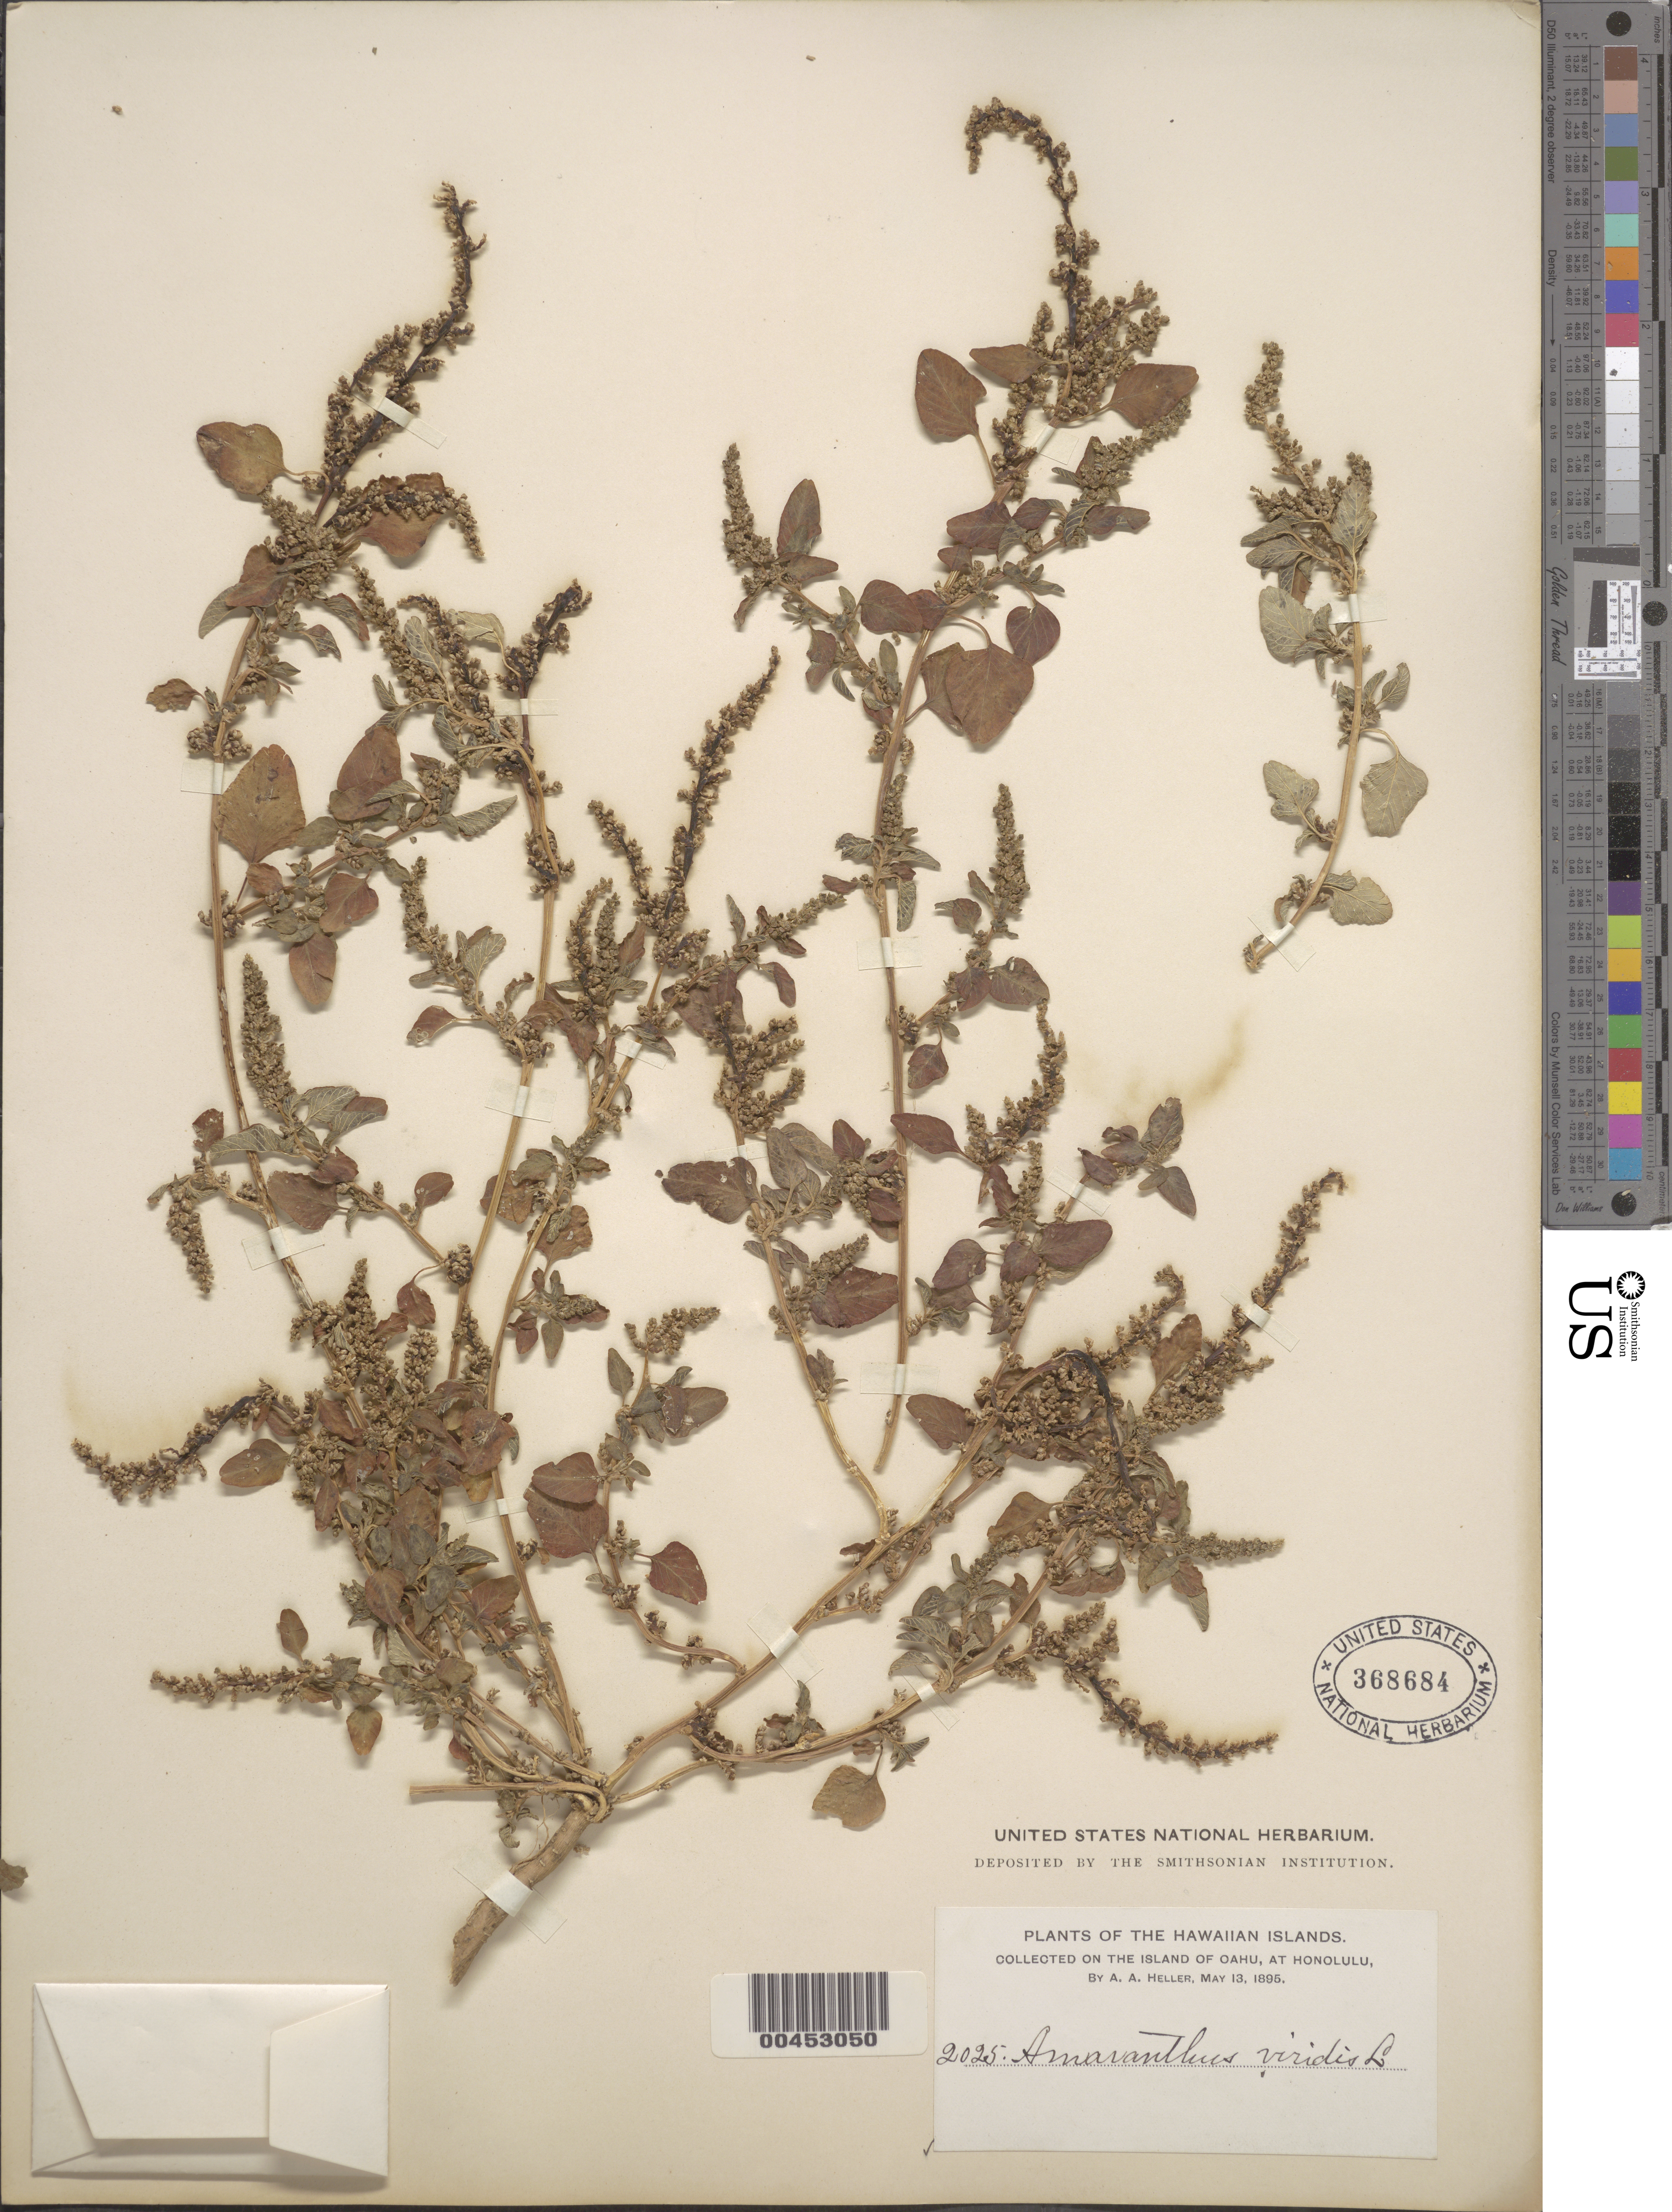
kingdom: Plantae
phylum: Tracheophyta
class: Magnoliopsida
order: Caryophyllales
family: Amaranthaceae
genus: Amaranthus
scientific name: Amaranthus viridis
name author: L.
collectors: A. A. Heller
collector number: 2025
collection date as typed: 13 May 1895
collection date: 1895-05-13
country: United States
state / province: Hawaii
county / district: Honolulu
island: Oahu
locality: at Honolulu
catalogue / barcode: US 368684